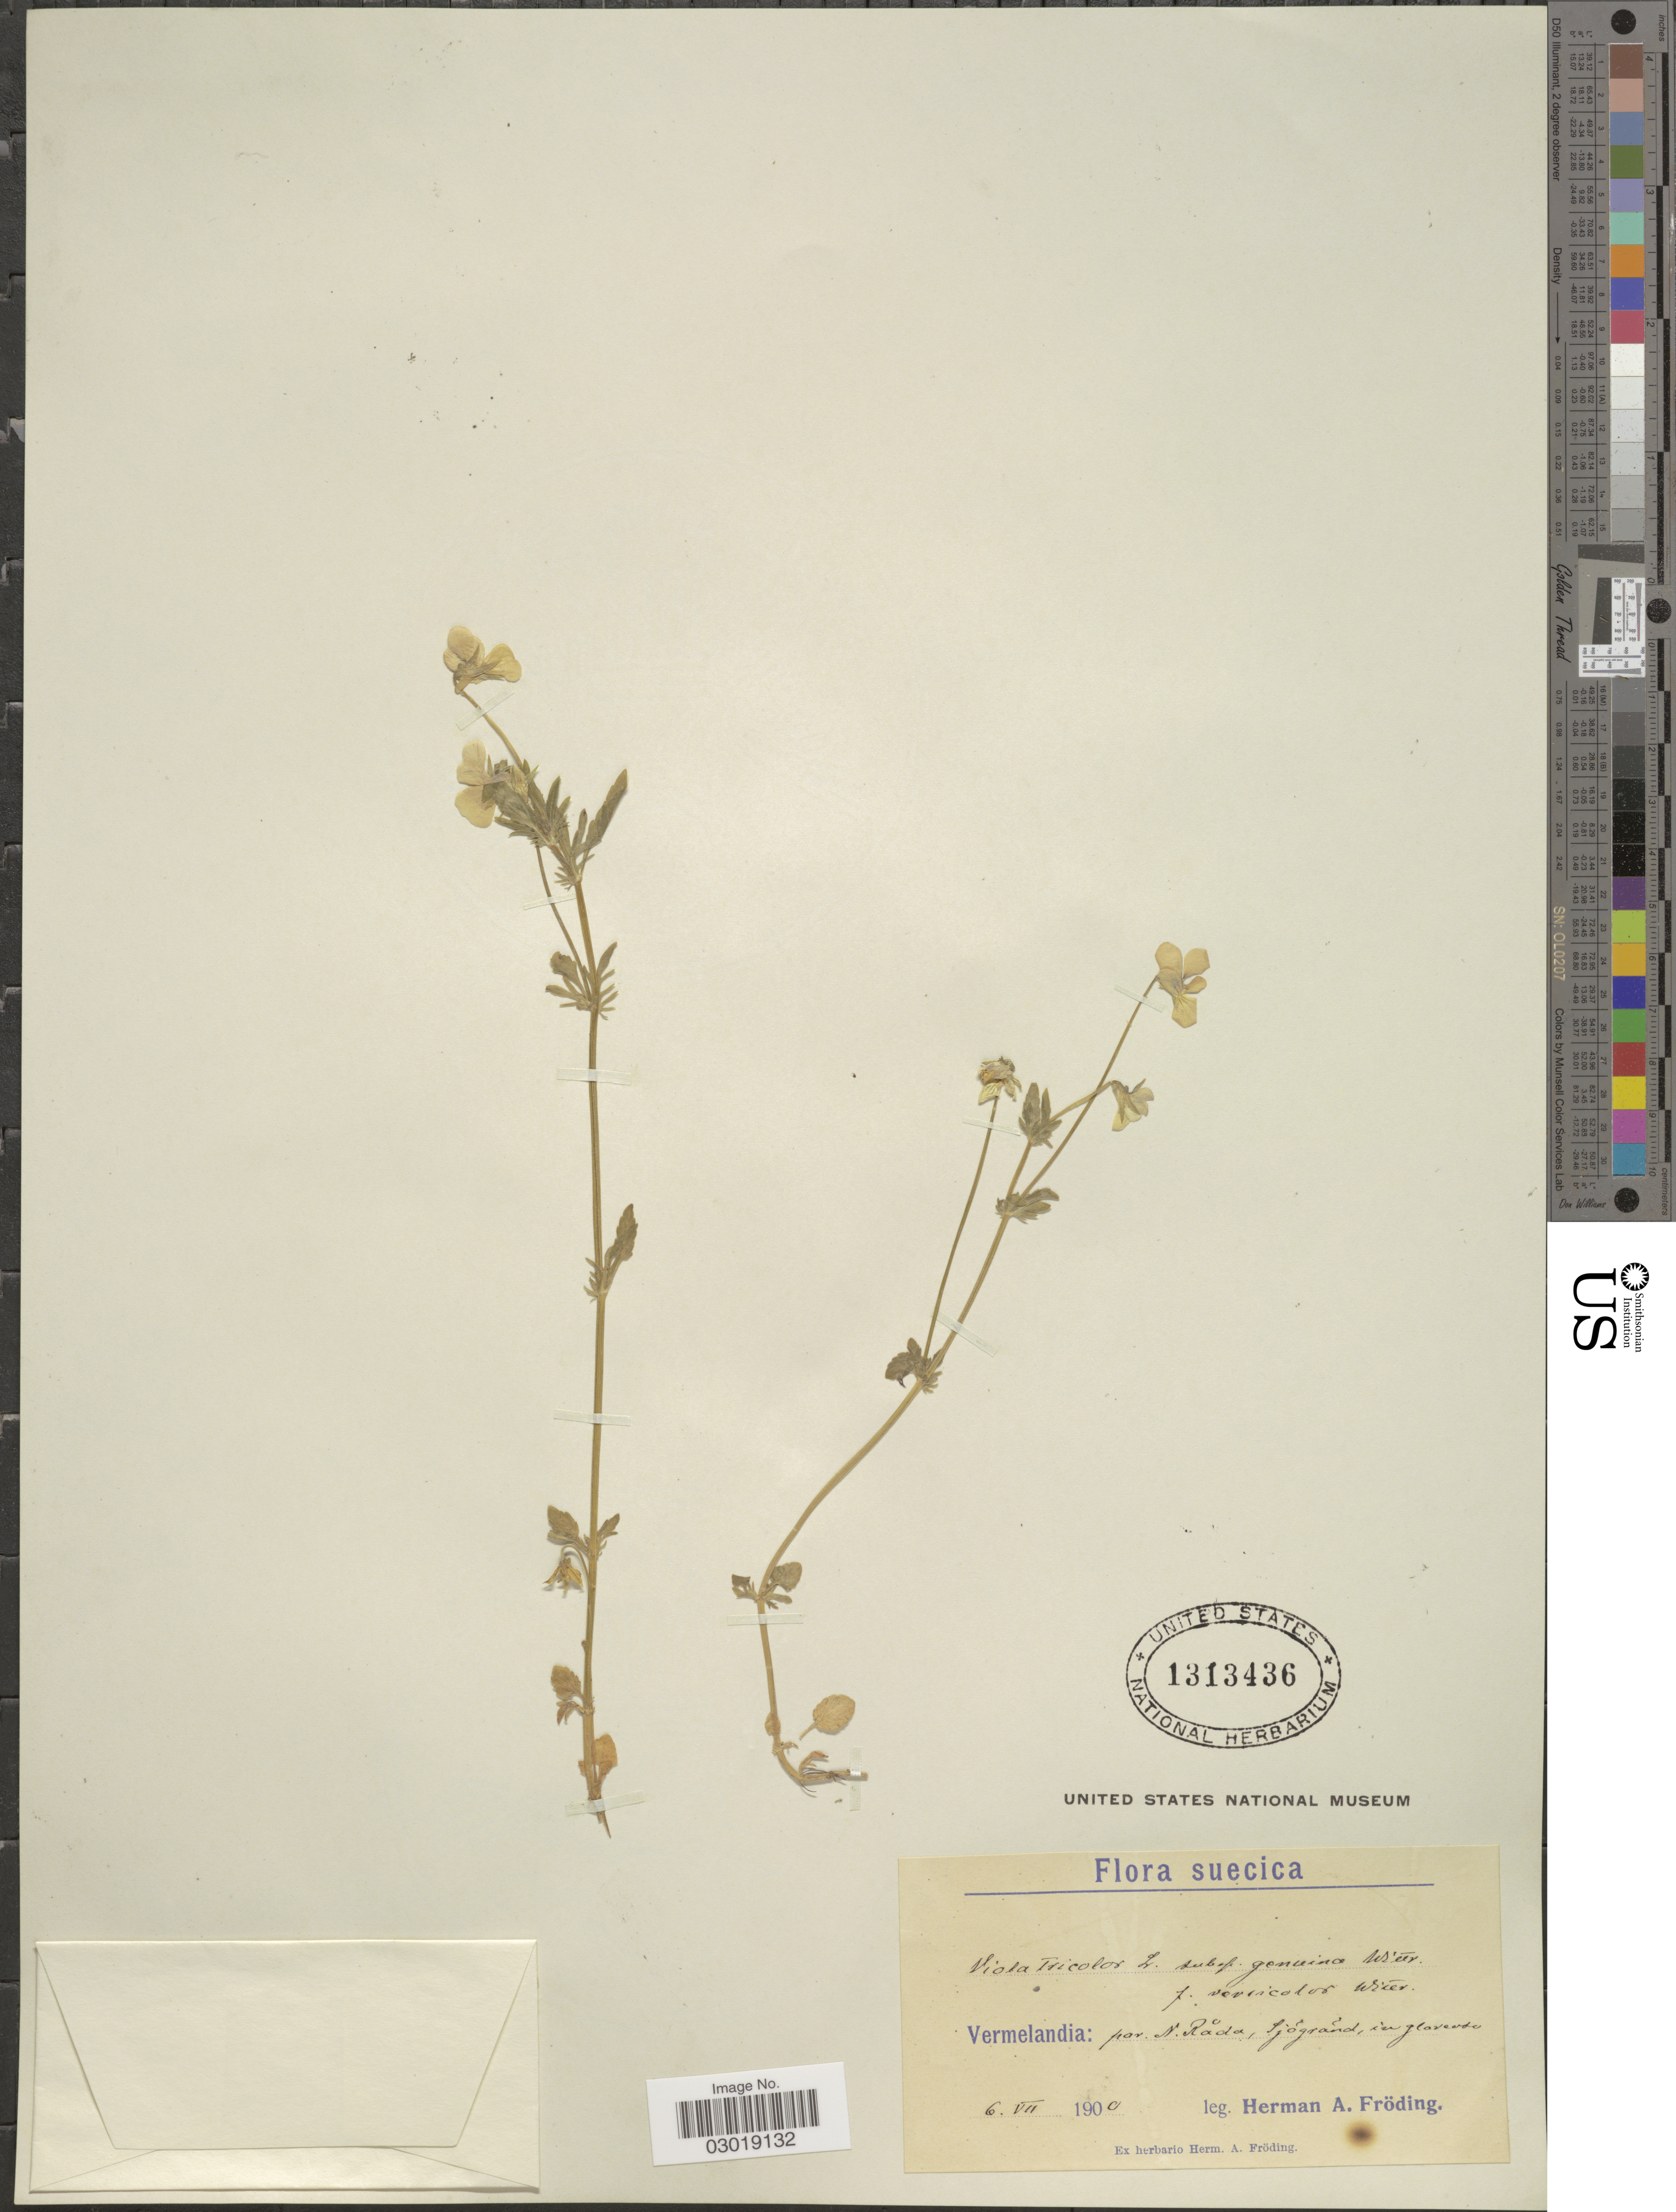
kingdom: Plantae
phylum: Tracheophyta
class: Magnoliopsida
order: Malpighiales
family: Violaceae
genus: Viola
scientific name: Viola tricolor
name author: L.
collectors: H. Froding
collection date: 1900-07-06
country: Sweden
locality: Suecica, Vermelandia: par. N. Rada, Sjogrand, in glaverde.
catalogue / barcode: US 1313436